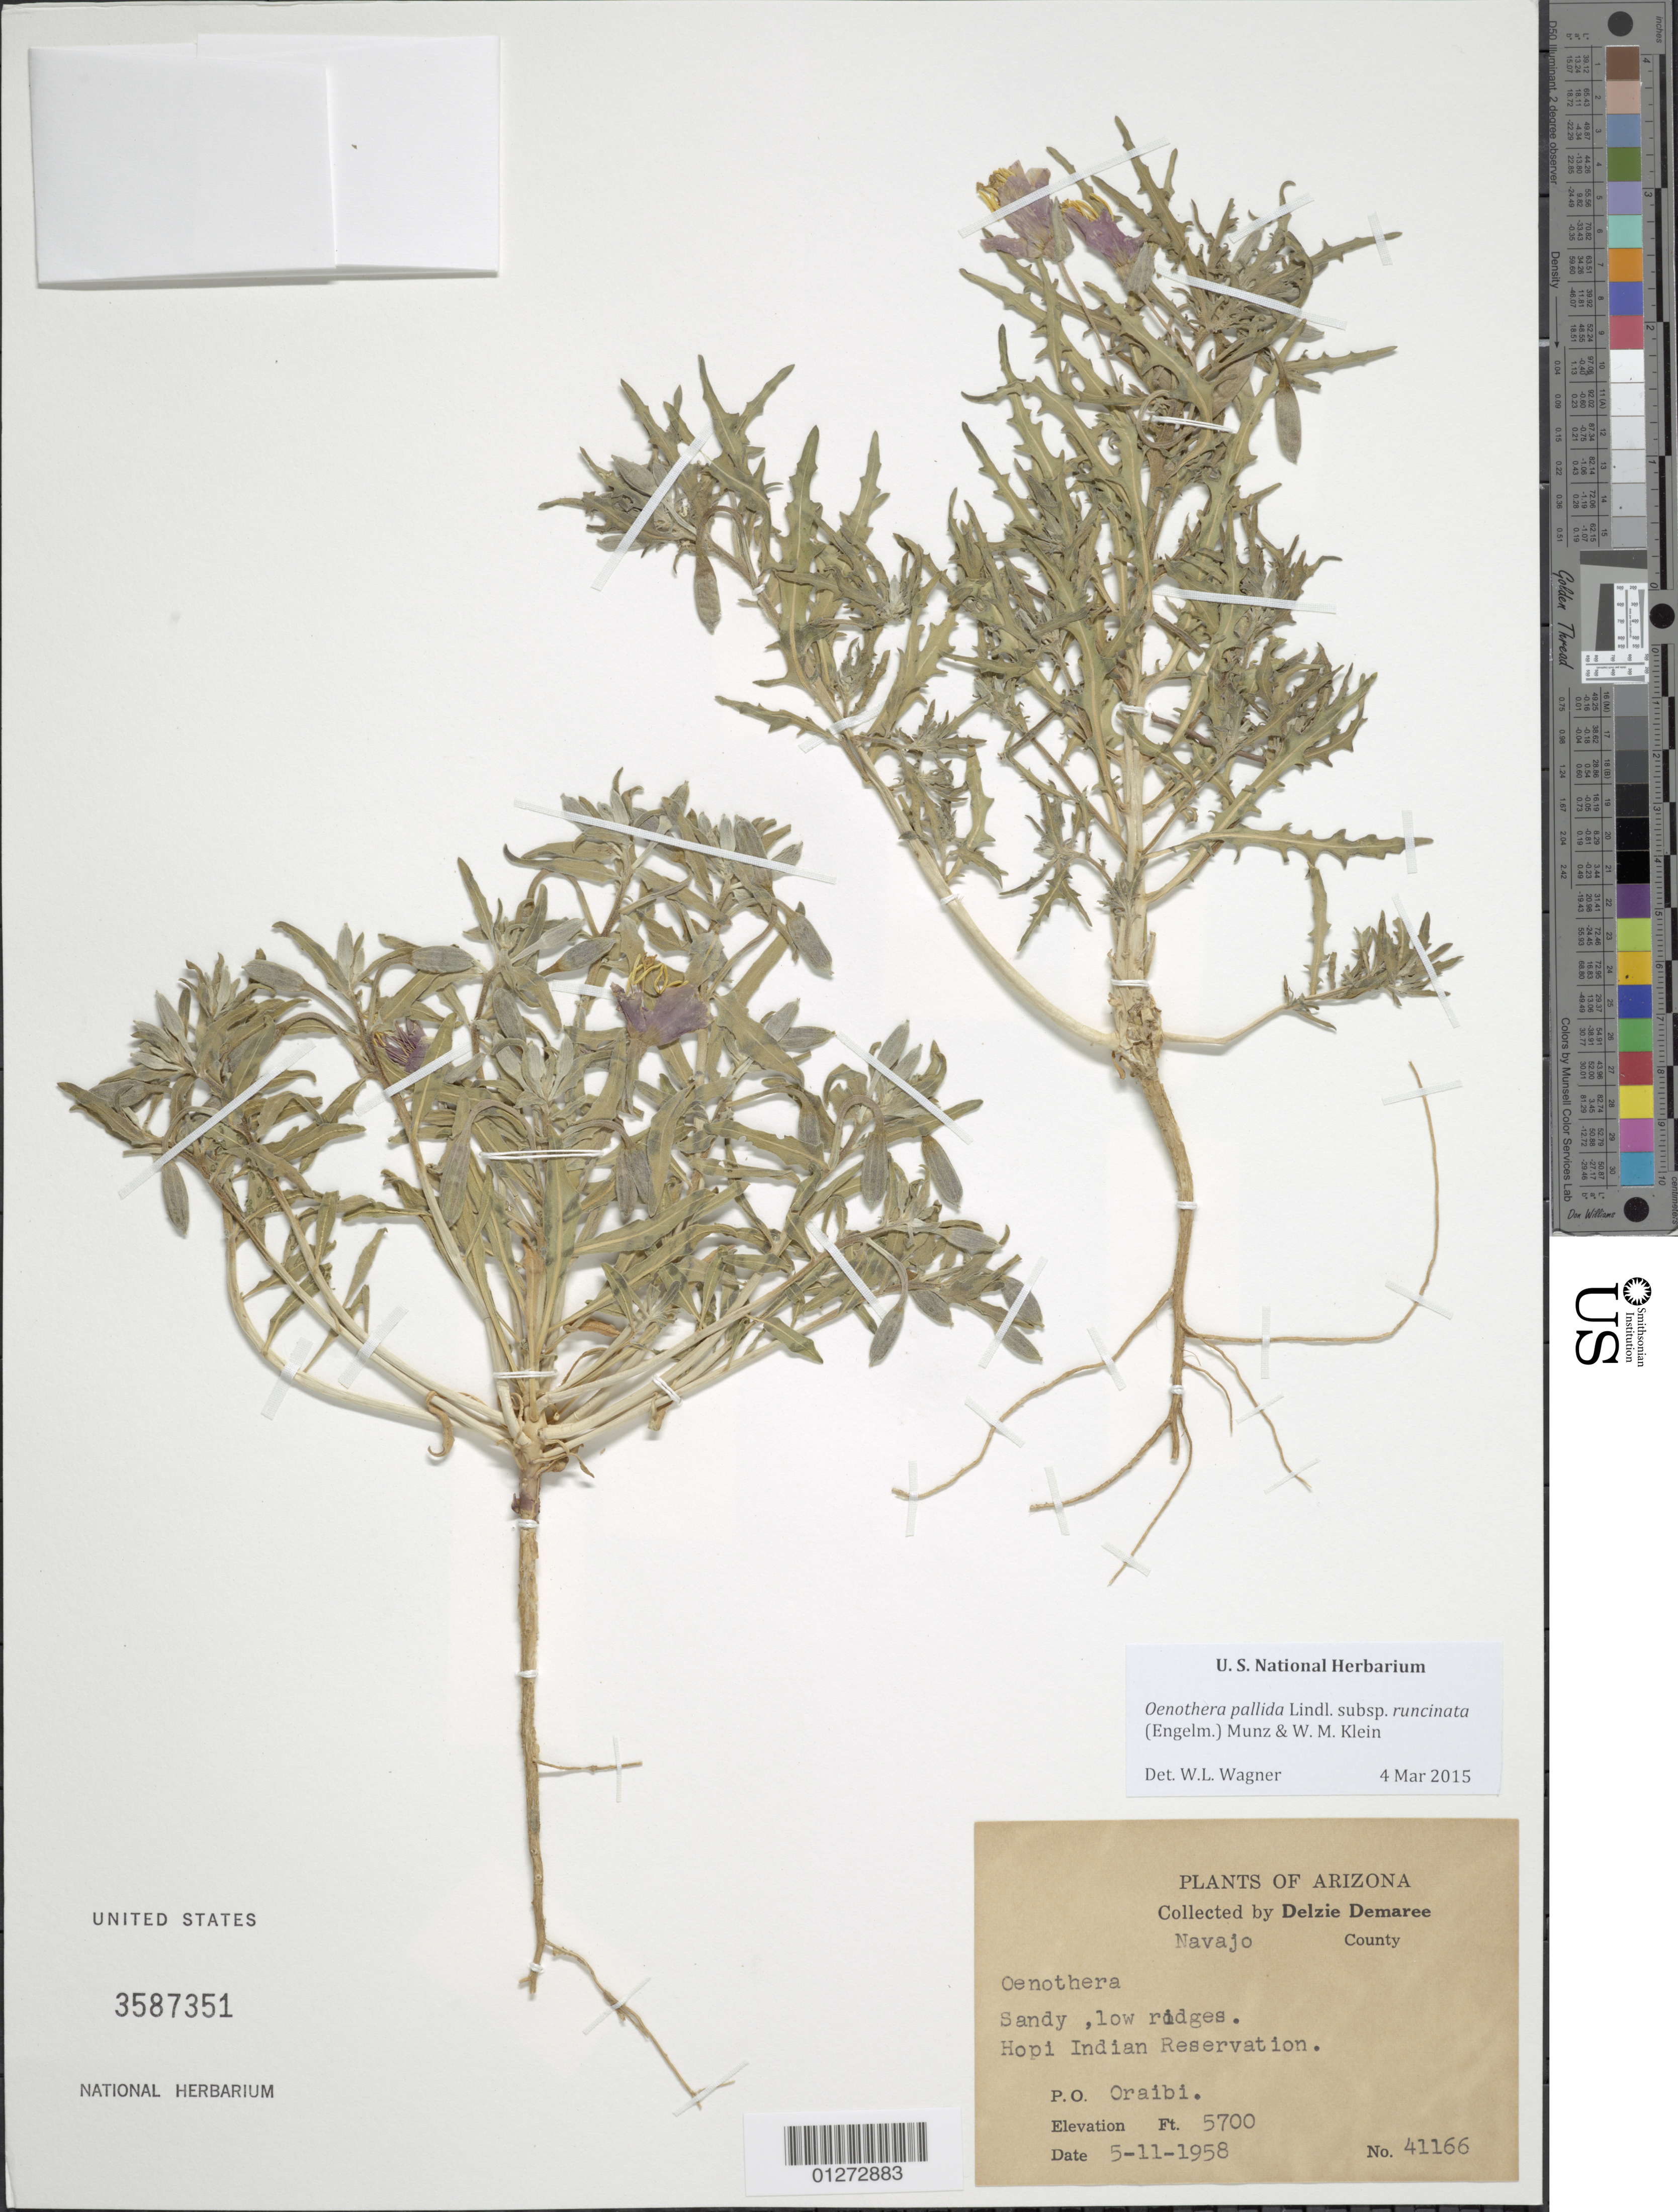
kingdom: Plantae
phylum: Tracheophyta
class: Magnoliopsida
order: Myrtales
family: Onagraceae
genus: Oenothera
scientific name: Oenothera pallida subsp. runcinata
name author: (Engelm.) Munz & W.M. Klein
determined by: Wagner, W. L., (BOT), Smithsonian Institution - National Museum of Natural History (UNITED STATES)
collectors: D. Demaree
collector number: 41166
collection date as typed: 5-11-1958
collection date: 1958-05-11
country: United States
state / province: Arizona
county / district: Navajo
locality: Oraibi, Hopi Indian Reservation.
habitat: Sandy, low ridges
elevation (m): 1737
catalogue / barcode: US 3587351